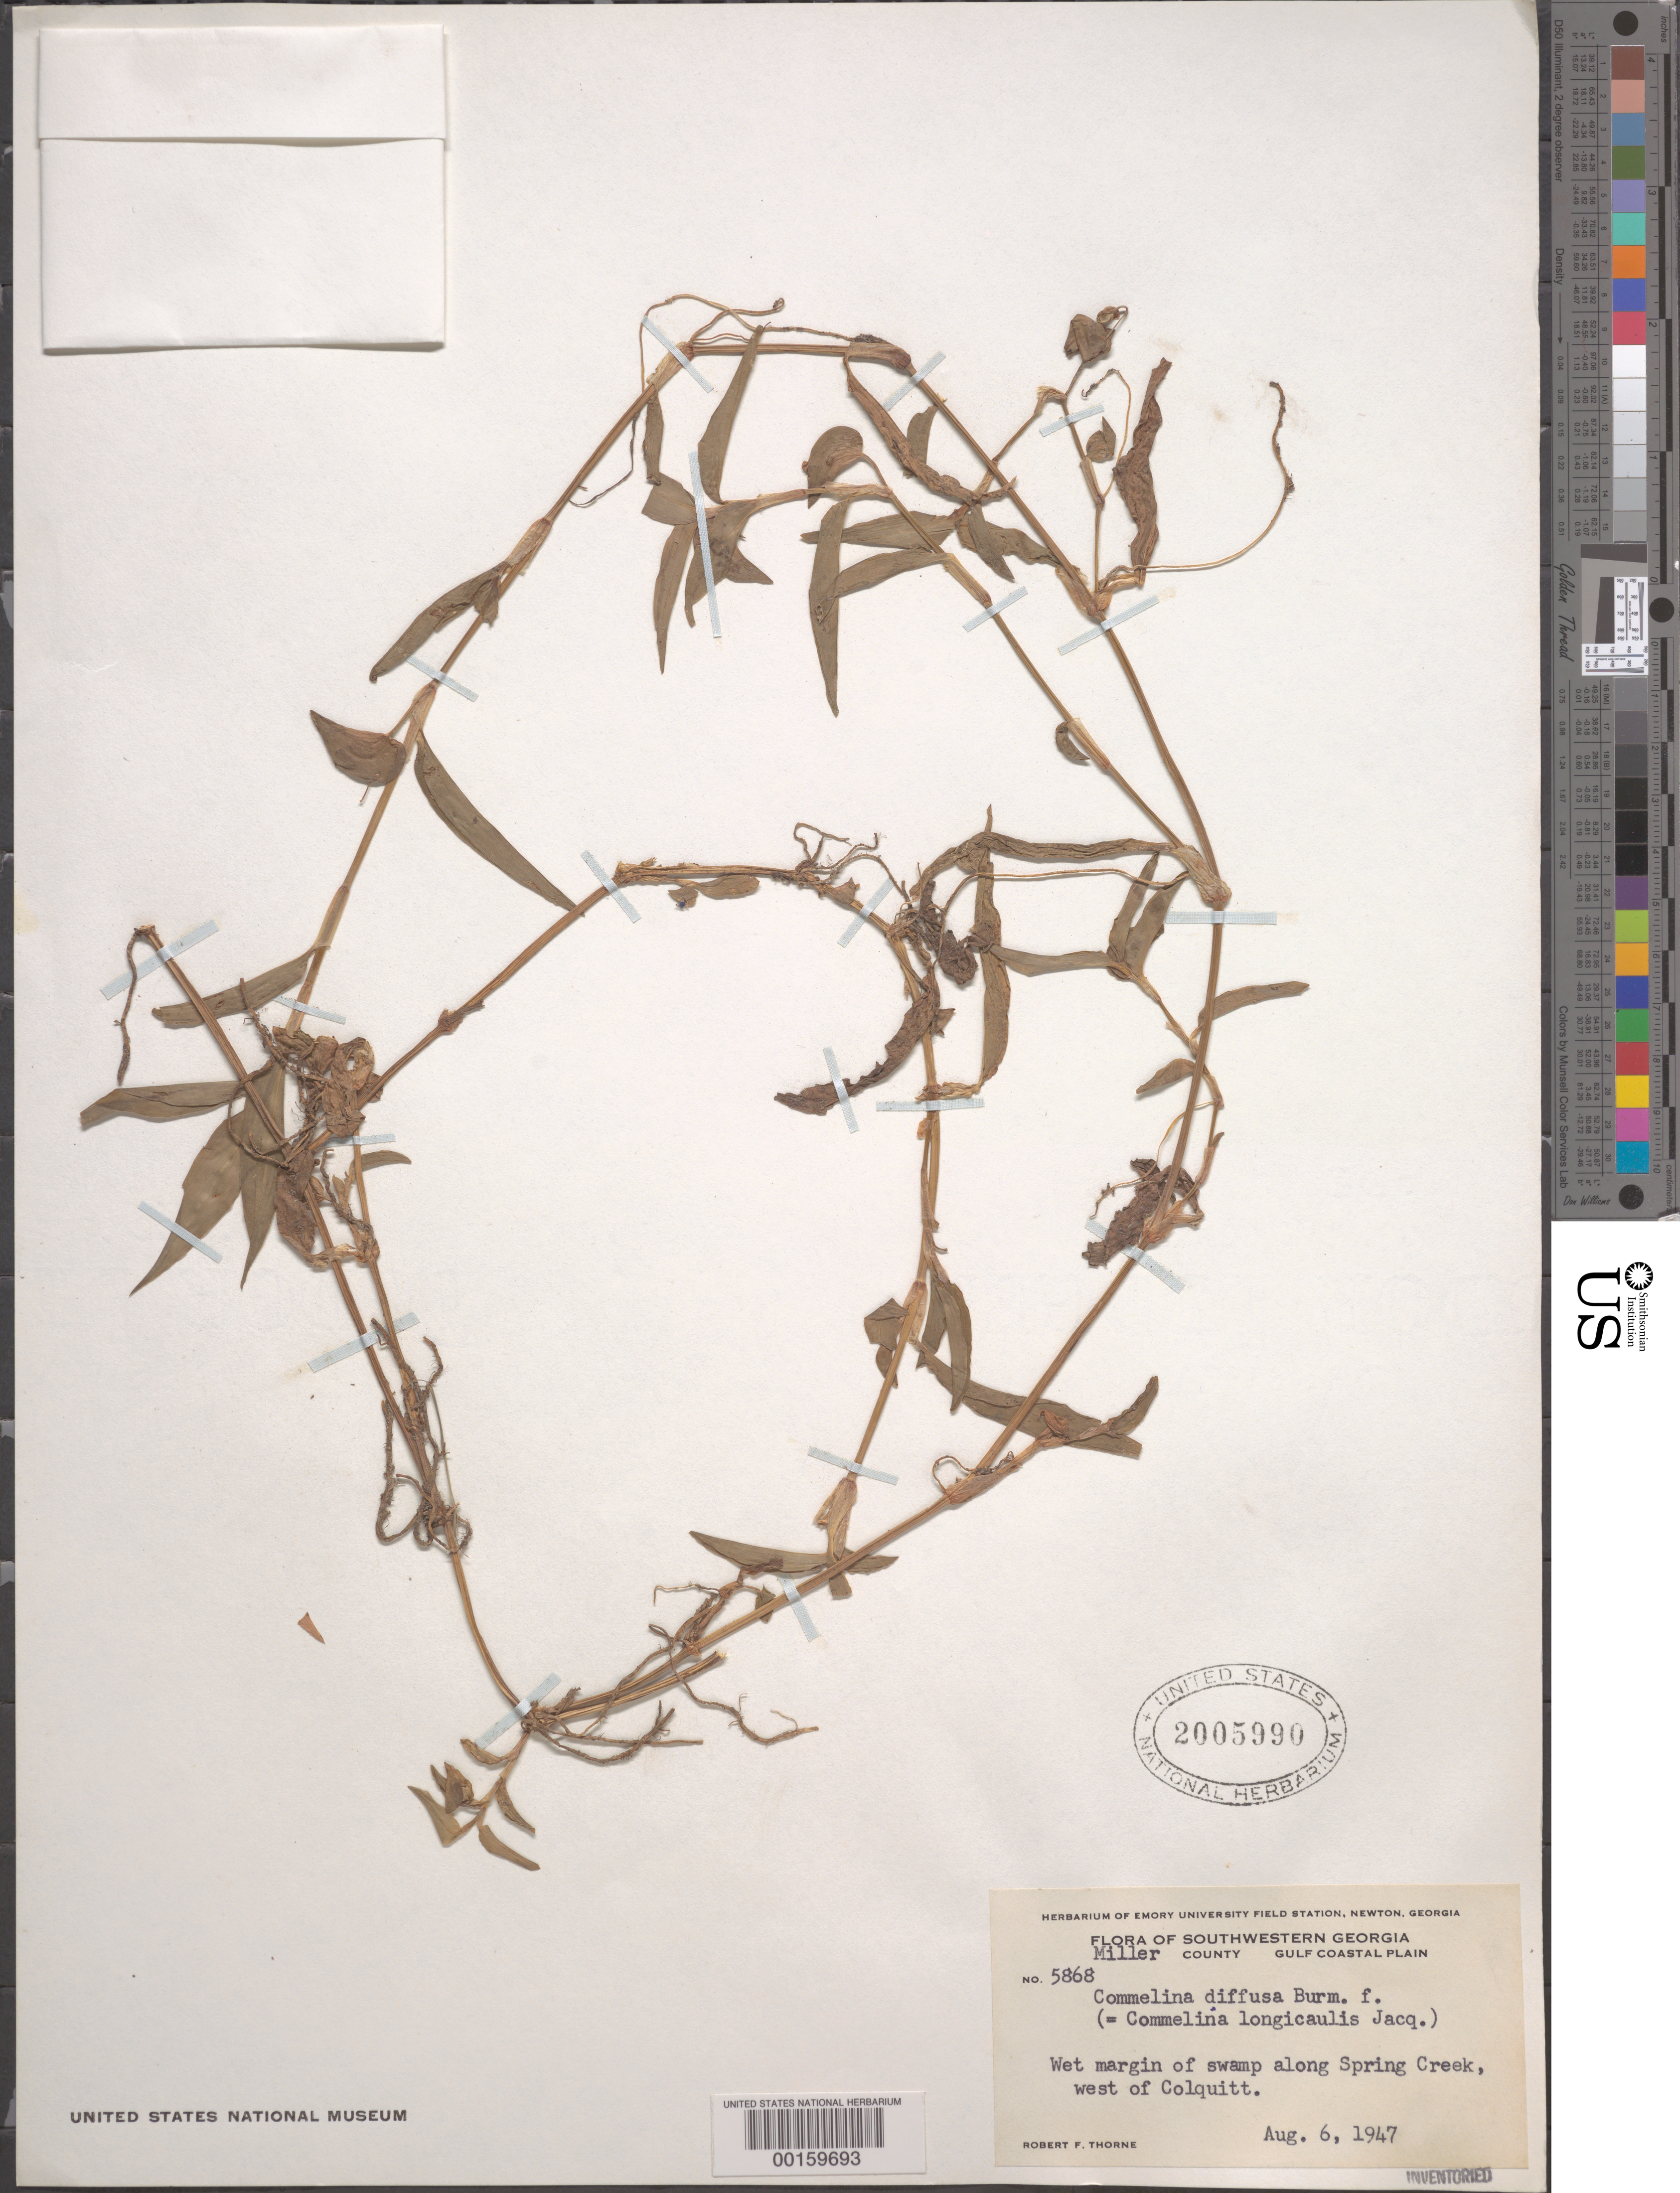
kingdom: Plantae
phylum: Tracheophyta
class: Liliopsida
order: Commelinales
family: Commelinaceae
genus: Commelina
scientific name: Commelina diffusa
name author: Burm. f.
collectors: R. F. Thorne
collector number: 5868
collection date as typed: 06 Aug 1947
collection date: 1947-08-06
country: United States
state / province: Georgia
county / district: Miller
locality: Spring creek, w of colquitt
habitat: Wet margin of swamp along spring creek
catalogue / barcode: US 2005990